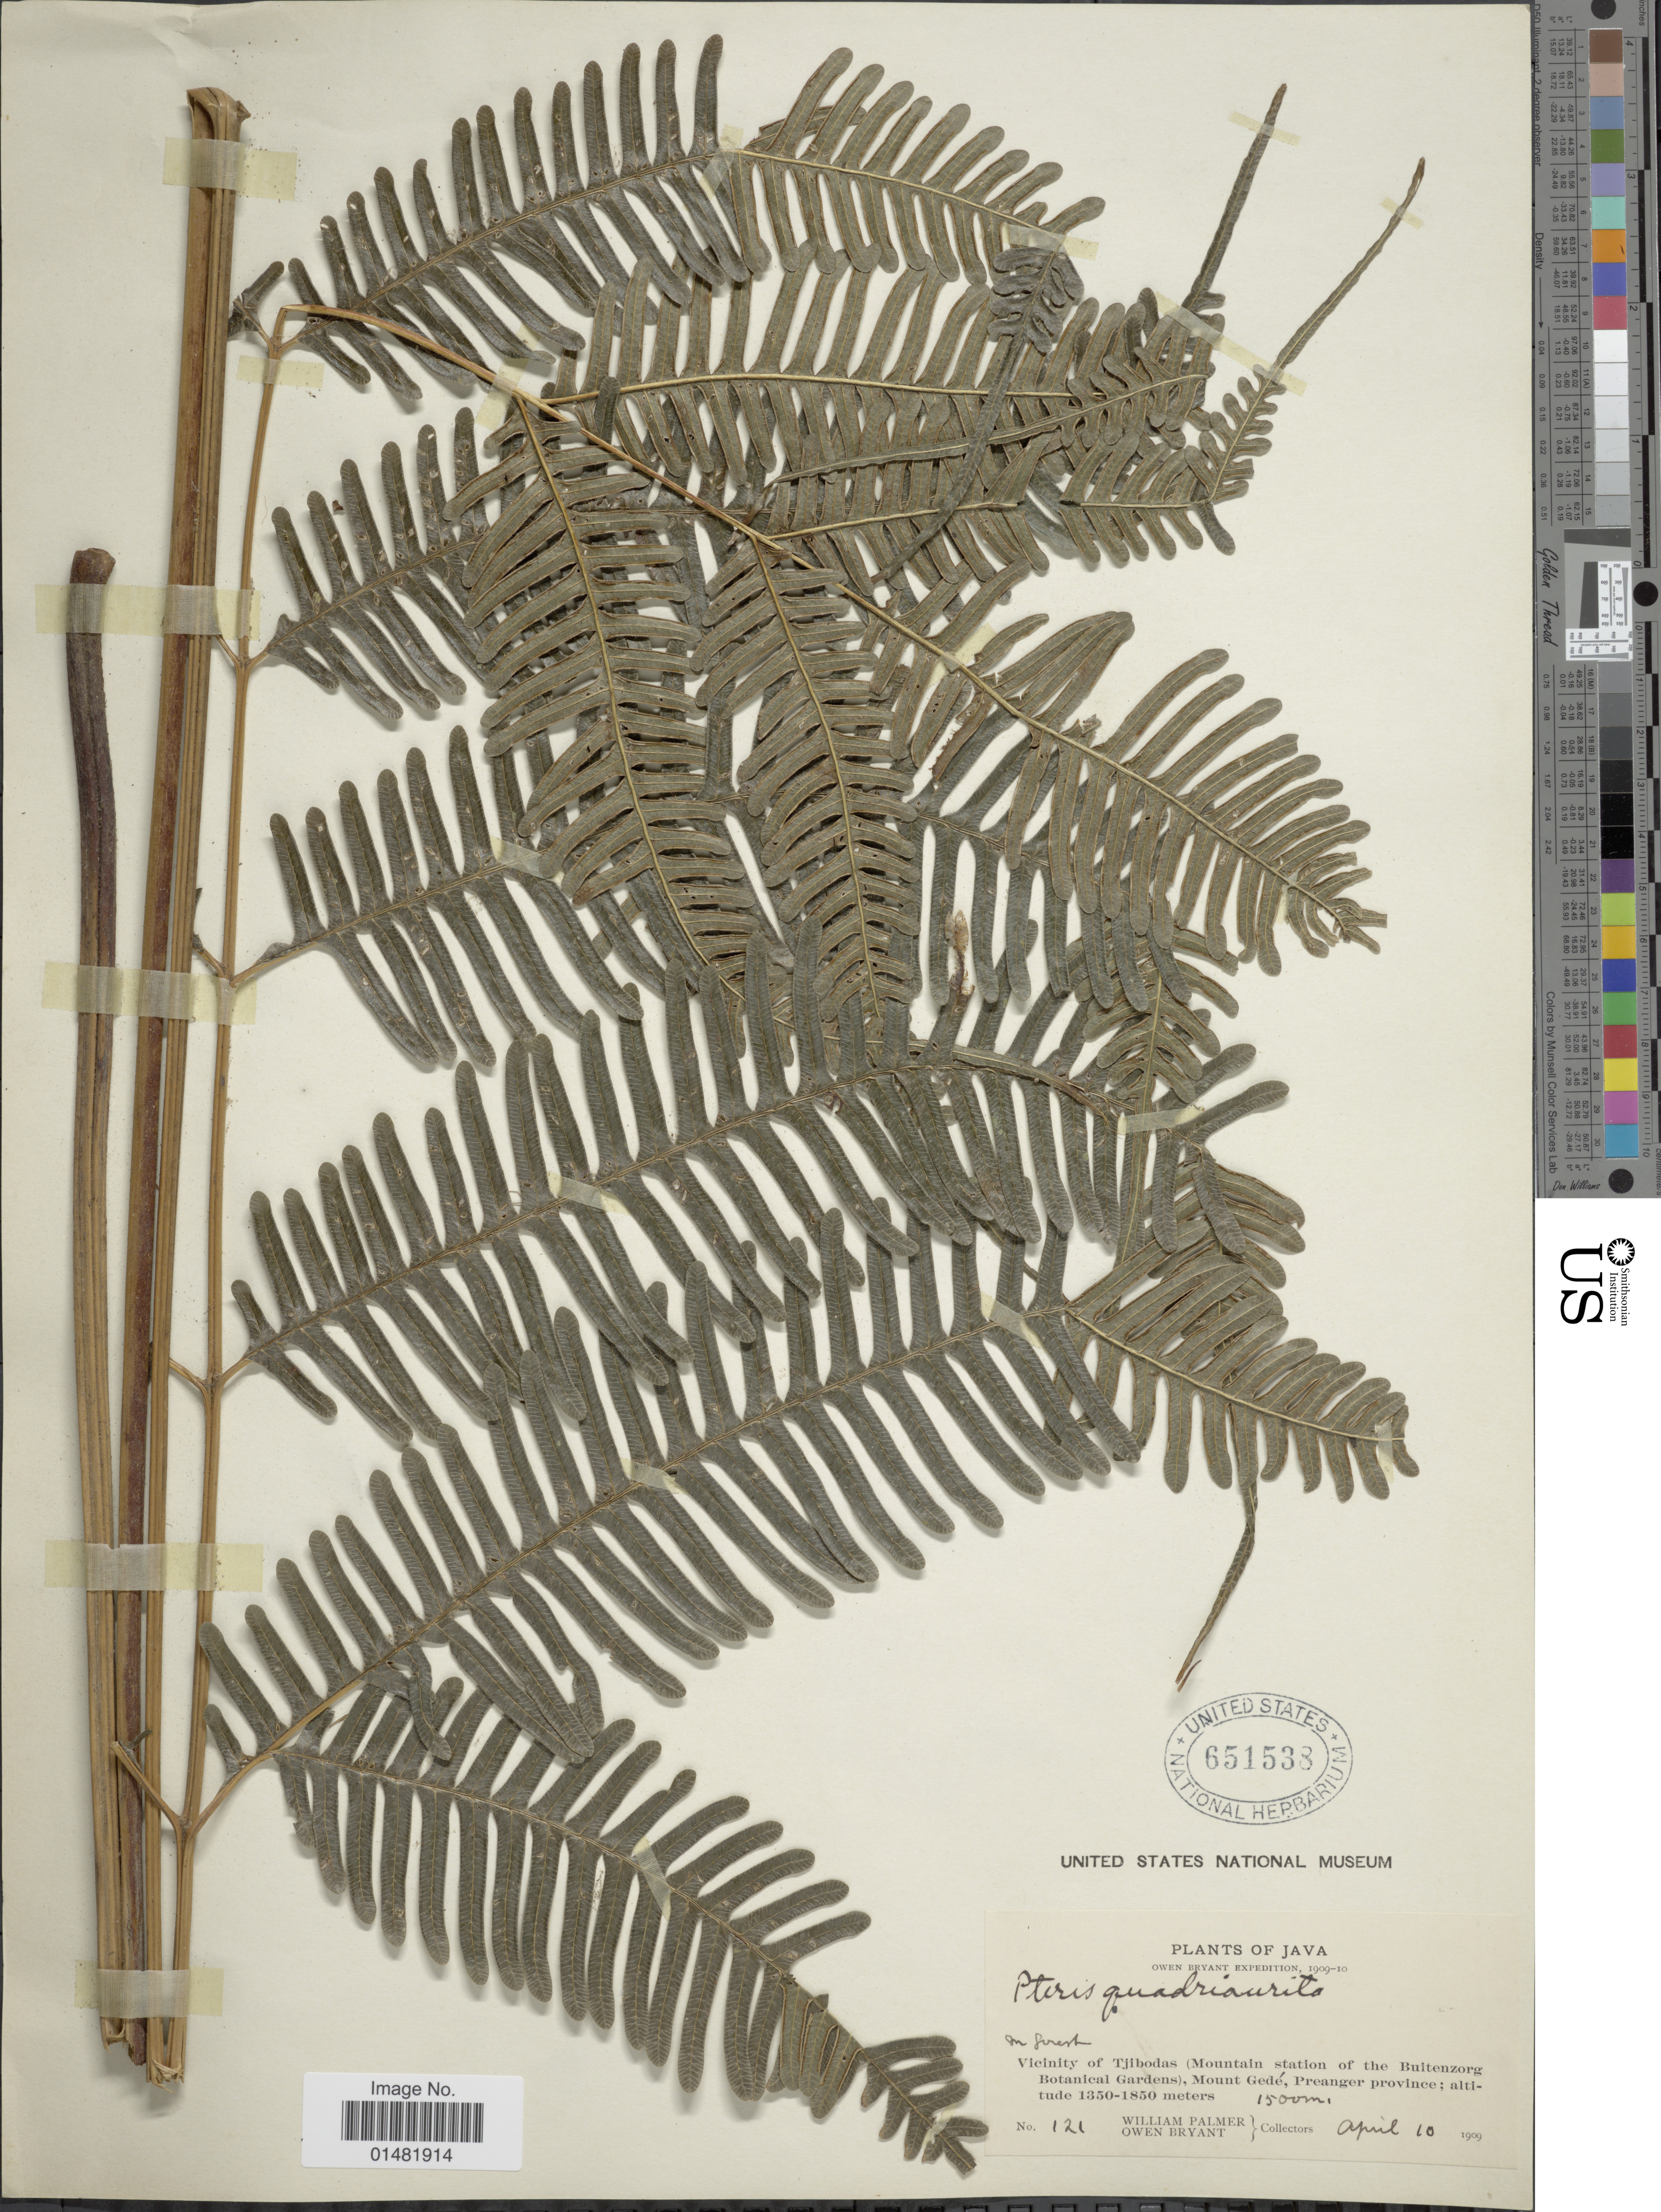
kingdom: Plantae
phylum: Tracheophyta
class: Polypodiopsida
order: Polypodiales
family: Pteridaceae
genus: Pteris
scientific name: Pteris quadriaurita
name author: Retz.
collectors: W. Palmer & O. Bryant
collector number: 121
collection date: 1909-04-10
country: Indonesia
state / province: Java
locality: Vicinity of Tjibodas (Mountain station of the Buitenzorg Botanical Gardens), Mount Gedé, Preanger province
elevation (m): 1500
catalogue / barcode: US 651538